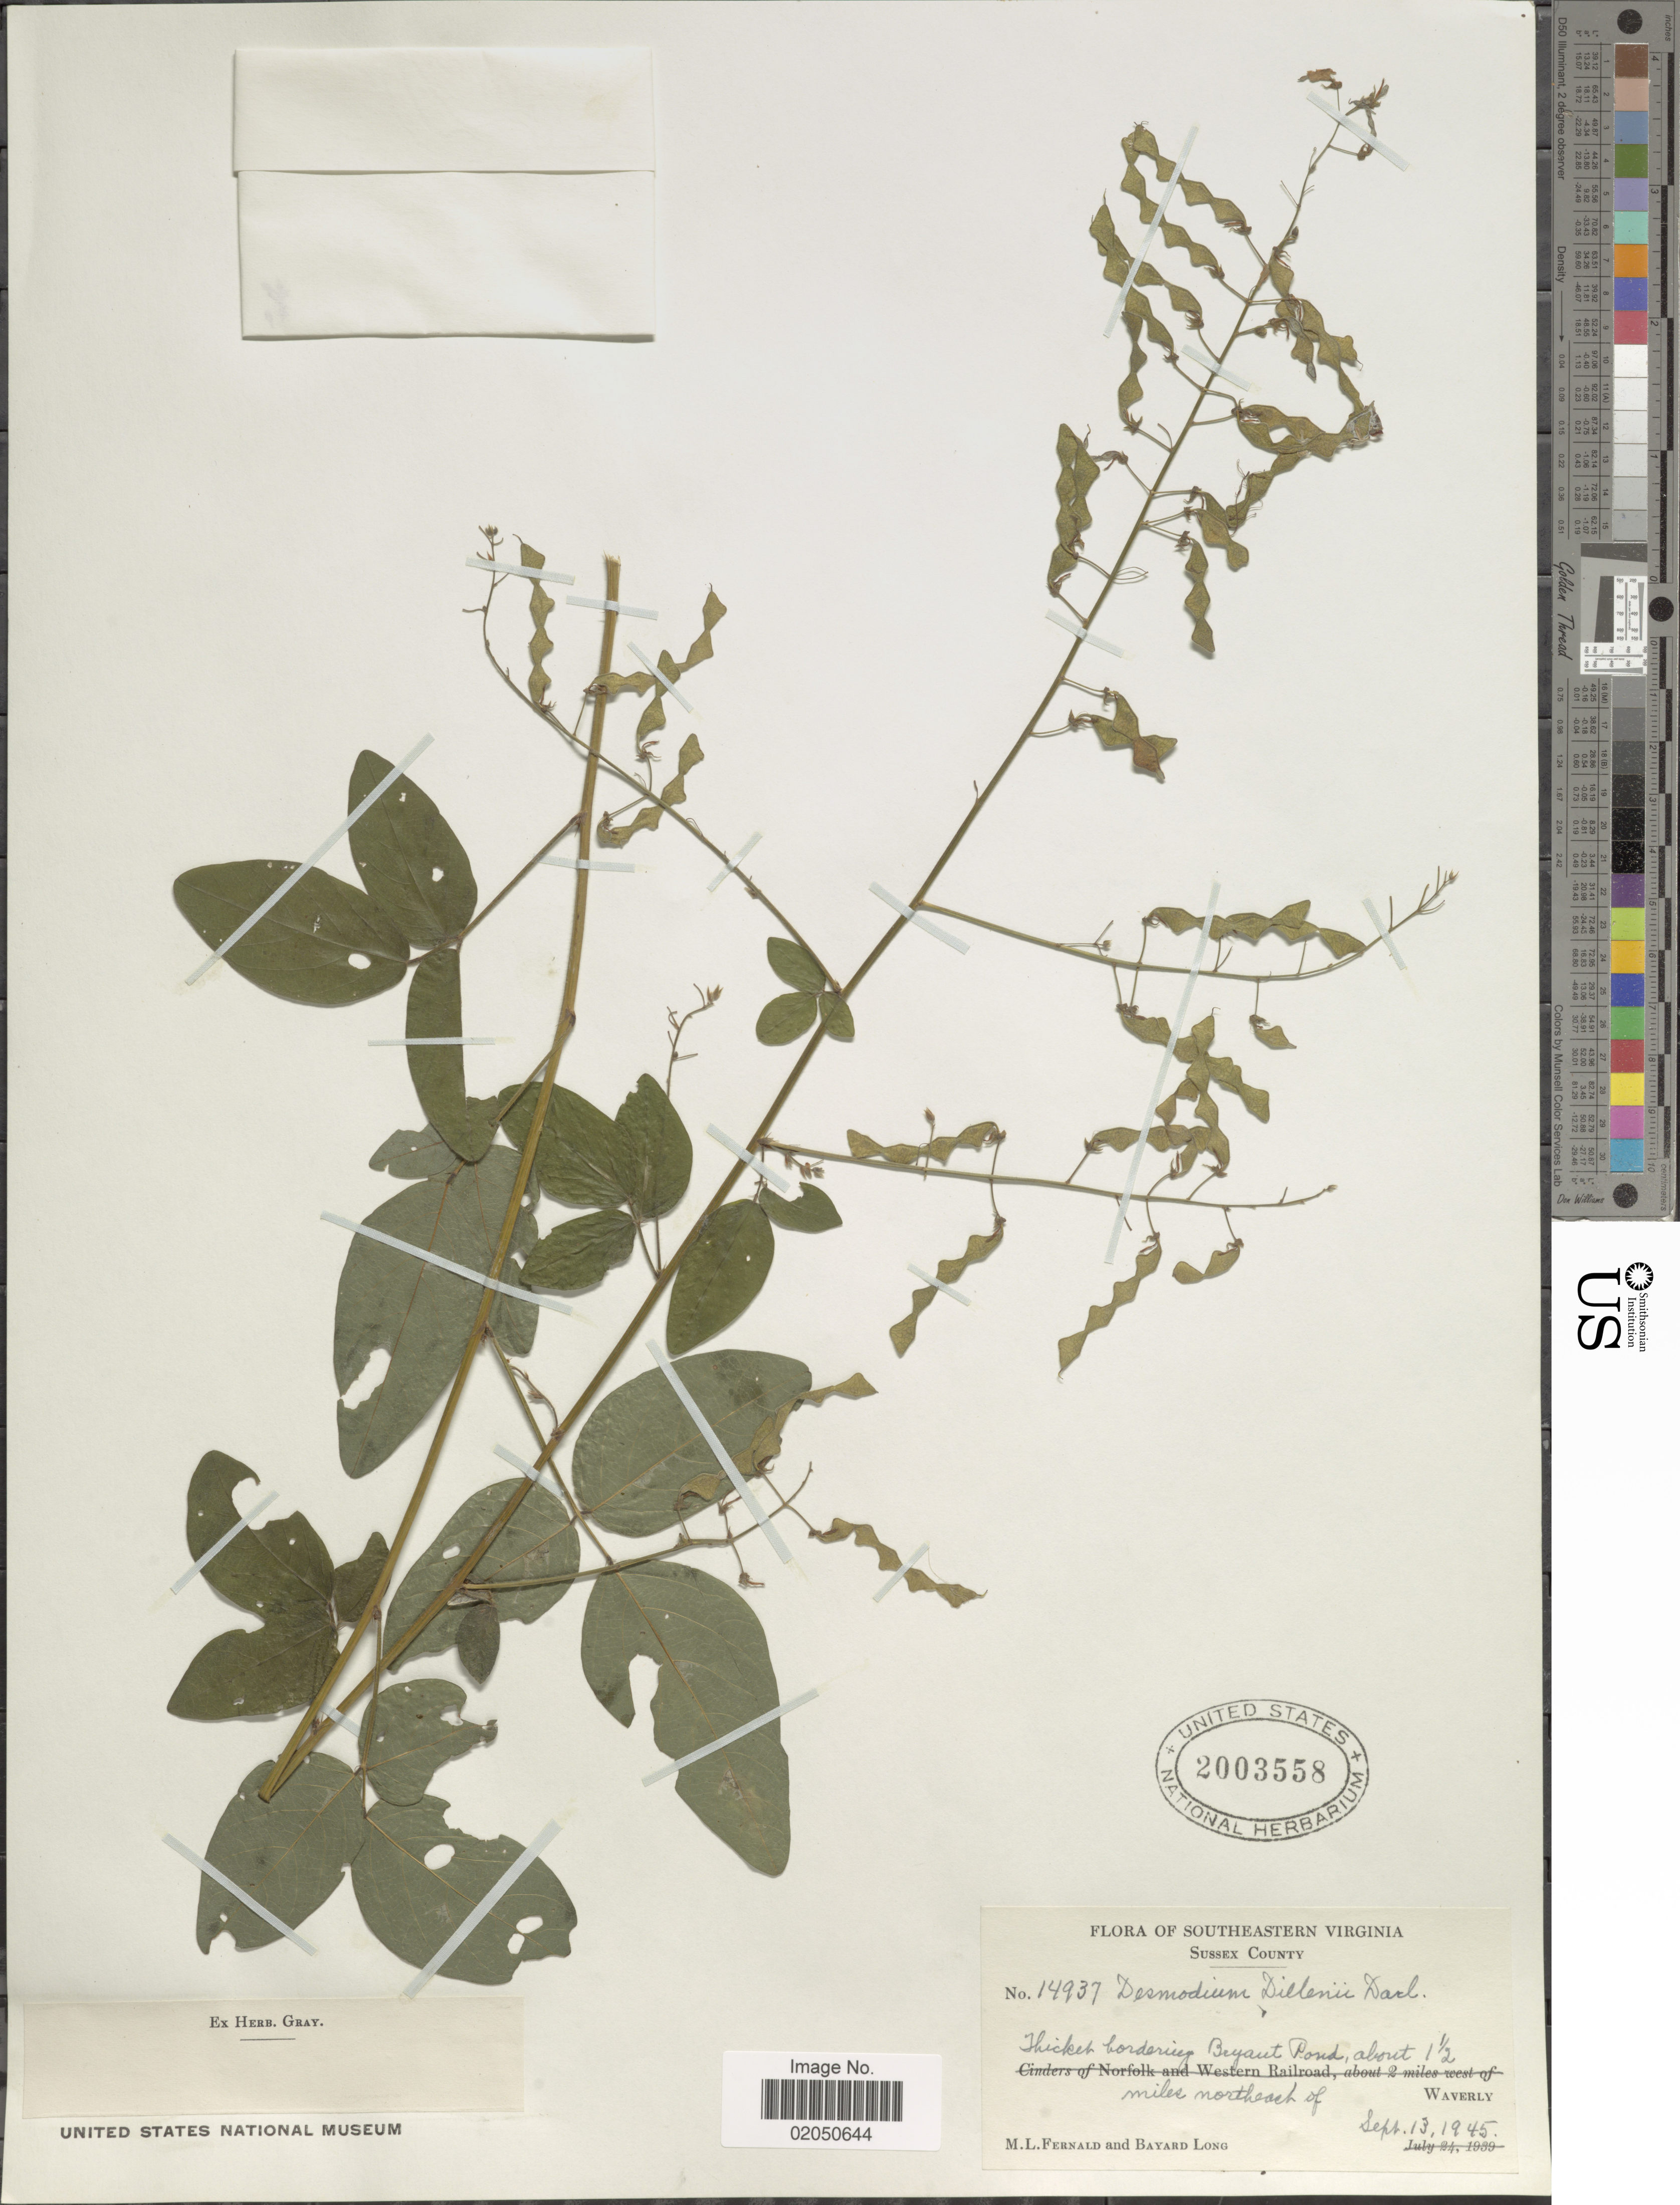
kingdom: Plantae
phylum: Tracheophyta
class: Magnoliopsida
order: Fabales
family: Fabaceae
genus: Desmodium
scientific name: Desmodium glabellum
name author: (Michx.) DC.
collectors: M. L. Fernald & B. Long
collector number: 14937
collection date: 1945-09-13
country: United States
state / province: Virginia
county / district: Sussex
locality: Southeastern Virginia, Sussex County, Thicket bordering Beyaut Pond, about 1 ½ miles northeast of Waverly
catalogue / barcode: US 2003558